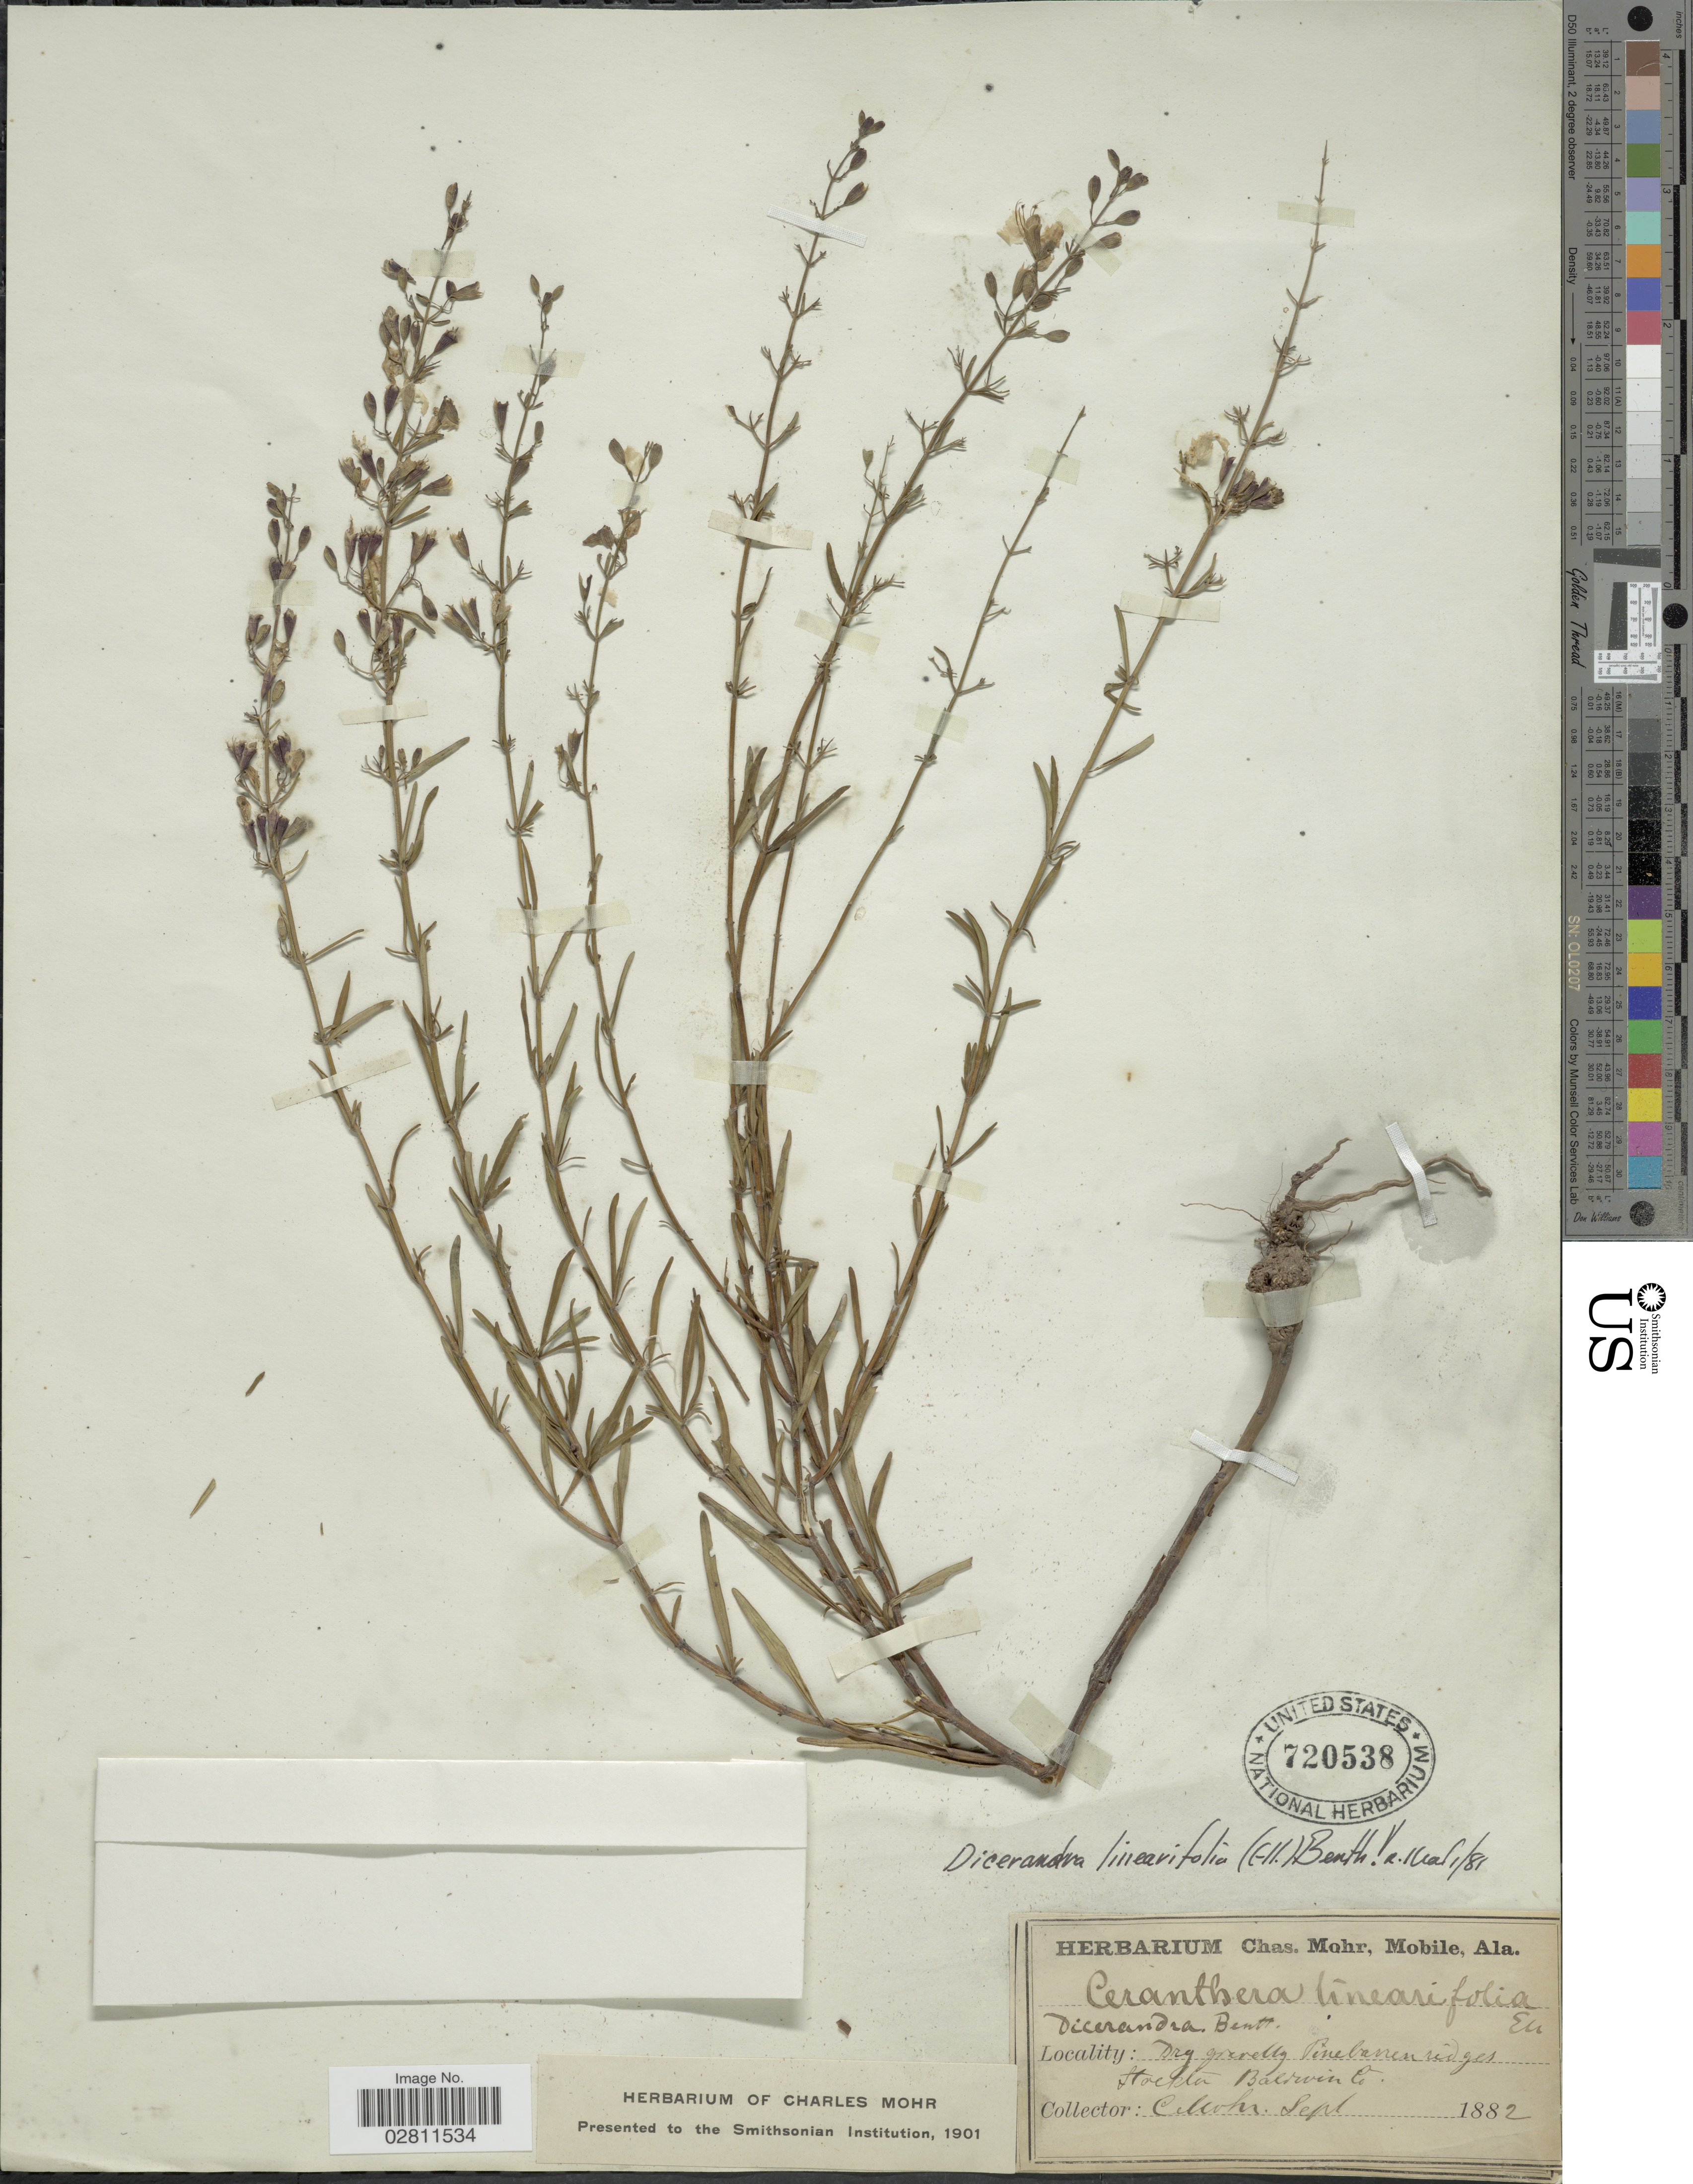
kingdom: Plantae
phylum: Tracheophyta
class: Magnoliopsida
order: Lamiales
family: Lamiaceae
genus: Dicerandra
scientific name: Dicerandra linearifolia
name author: (Elliott) Benth.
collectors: Mohr, C. T. (herbarium)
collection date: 1882-09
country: United States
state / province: Alabama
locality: Stockton. Baldwin Co.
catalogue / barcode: US 720538